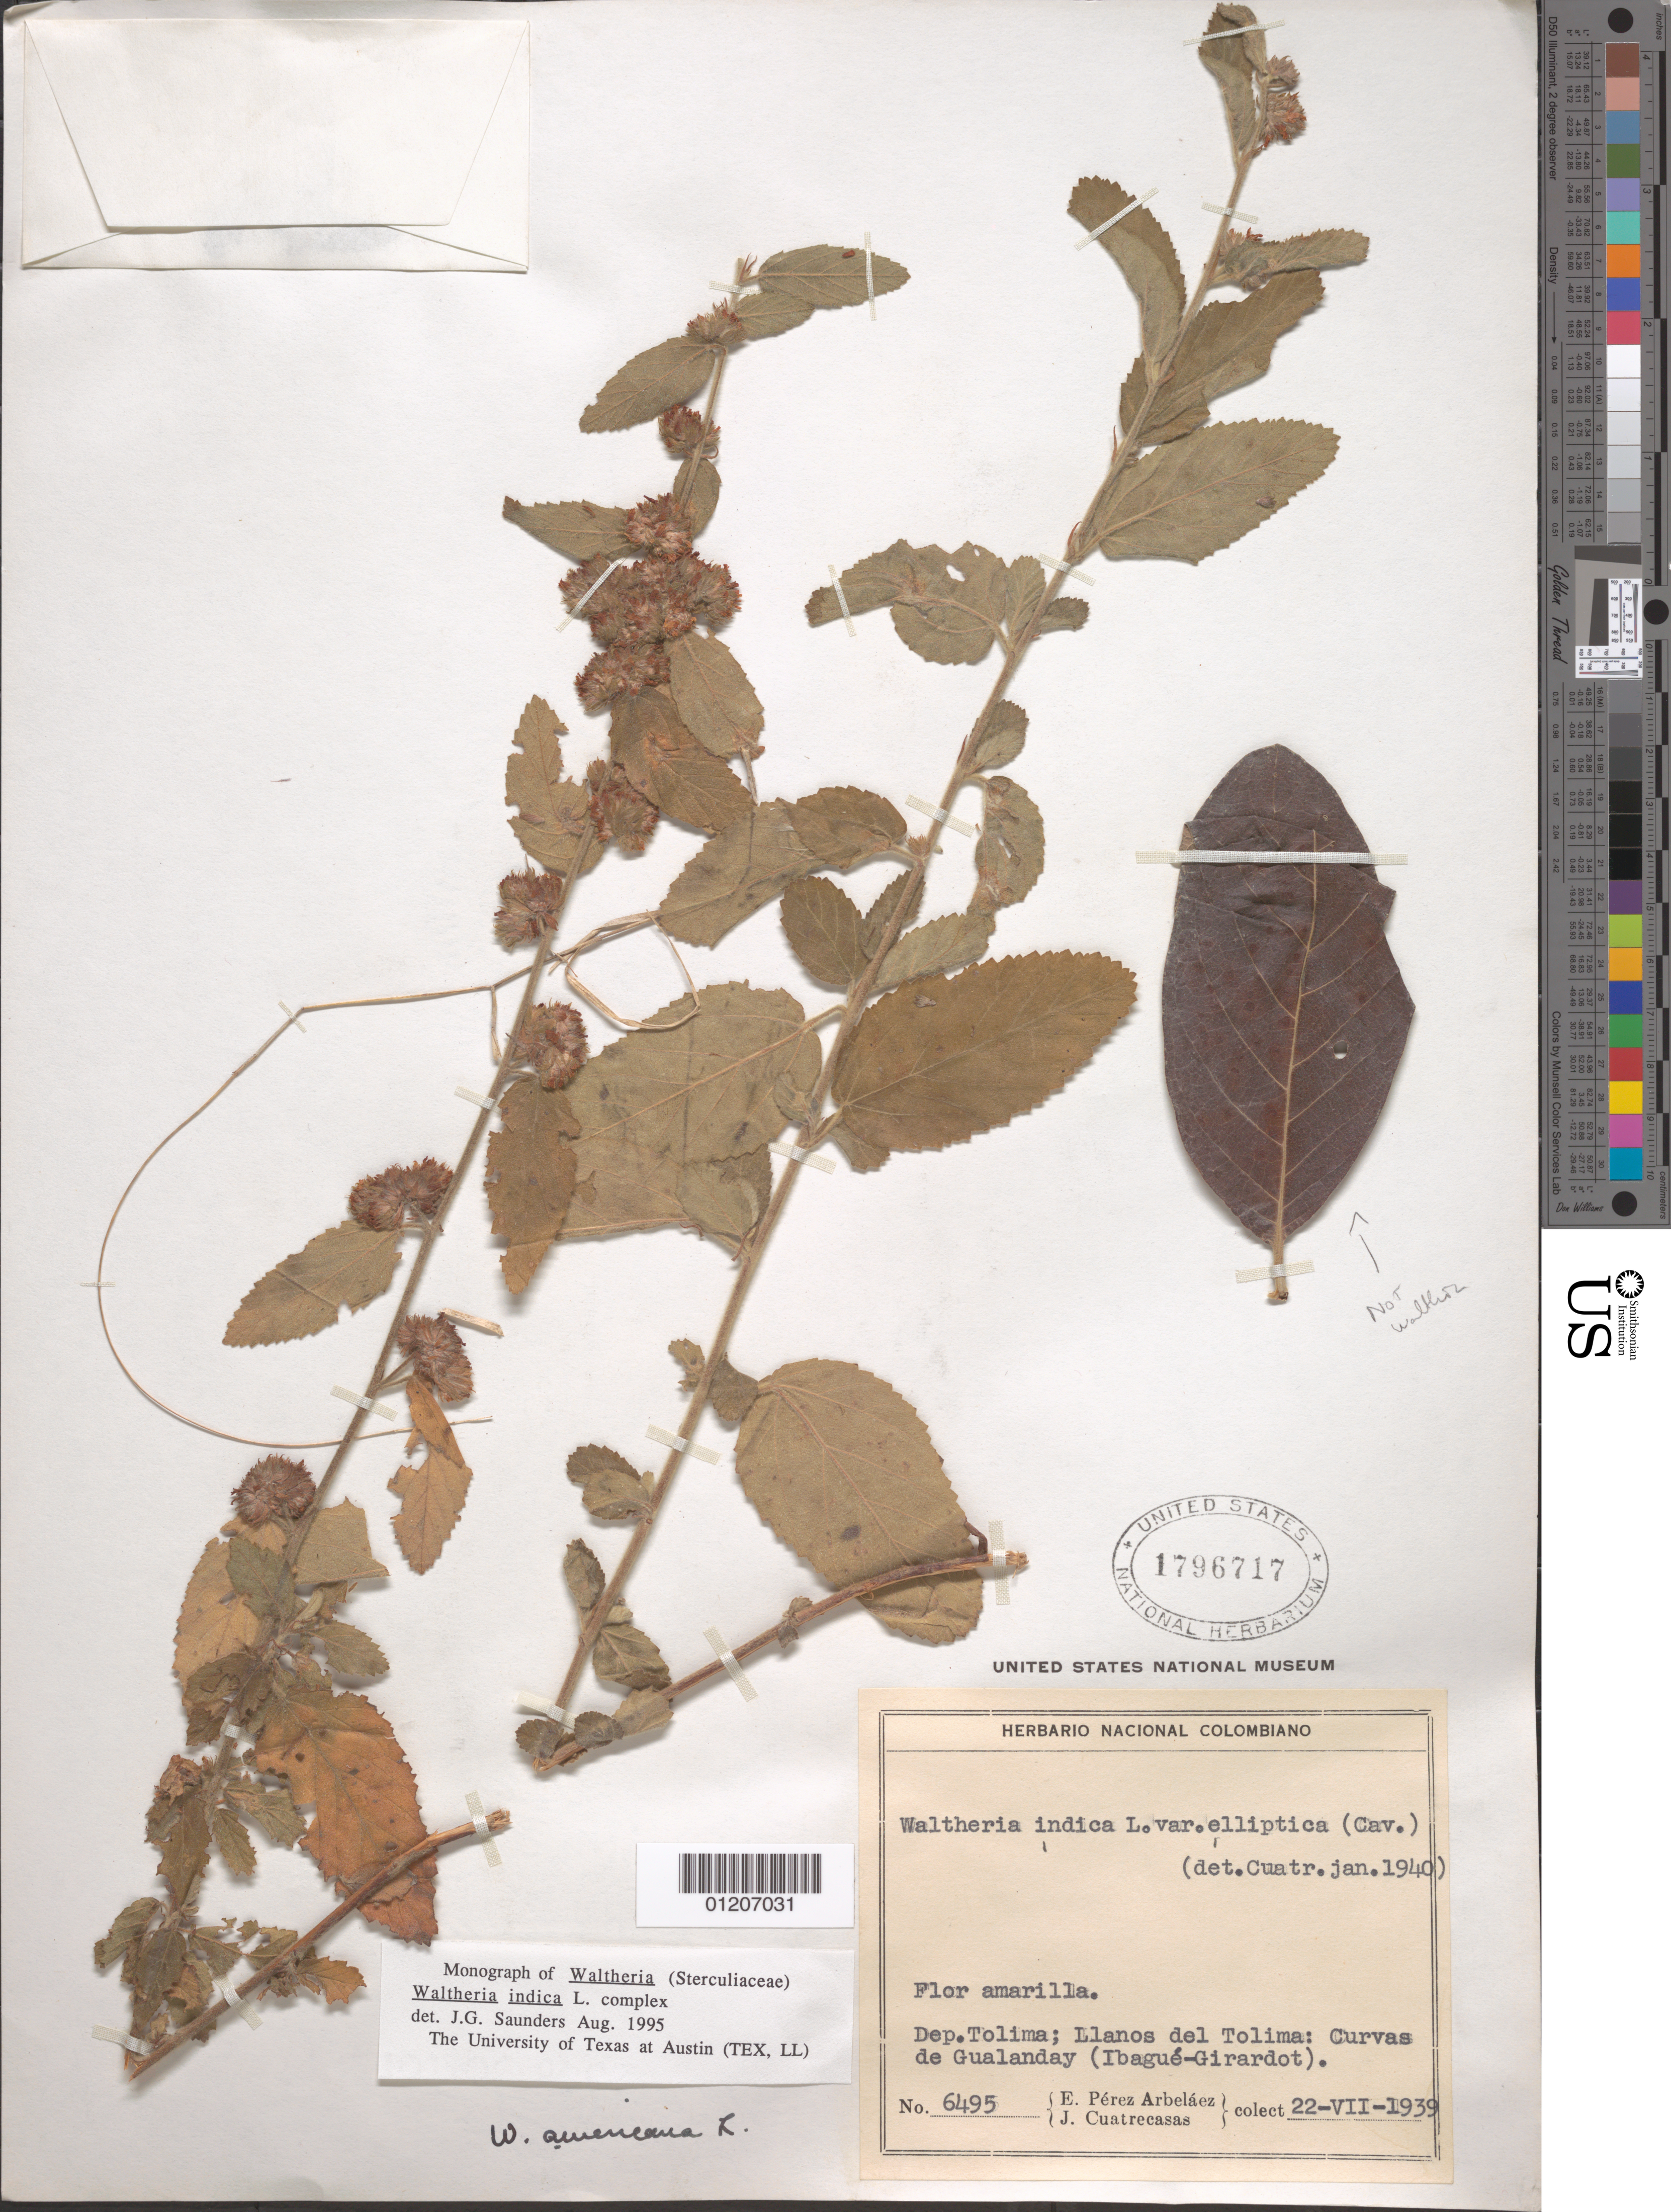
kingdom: Plantae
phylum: Tracheophyta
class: Magnoliopsida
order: Malvales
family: Malvaceae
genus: Waltheria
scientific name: Waltheria indica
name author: L.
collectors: E. Pérez Arbeláez & J. Cuatrecasas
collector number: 6495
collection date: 1939-07-22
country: Colombia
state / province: Tolima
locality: Dep. Tolima: Llanos del Tolima: Curvas de Gualanday (Ibagué-Girardot).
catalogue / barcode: US 1796717